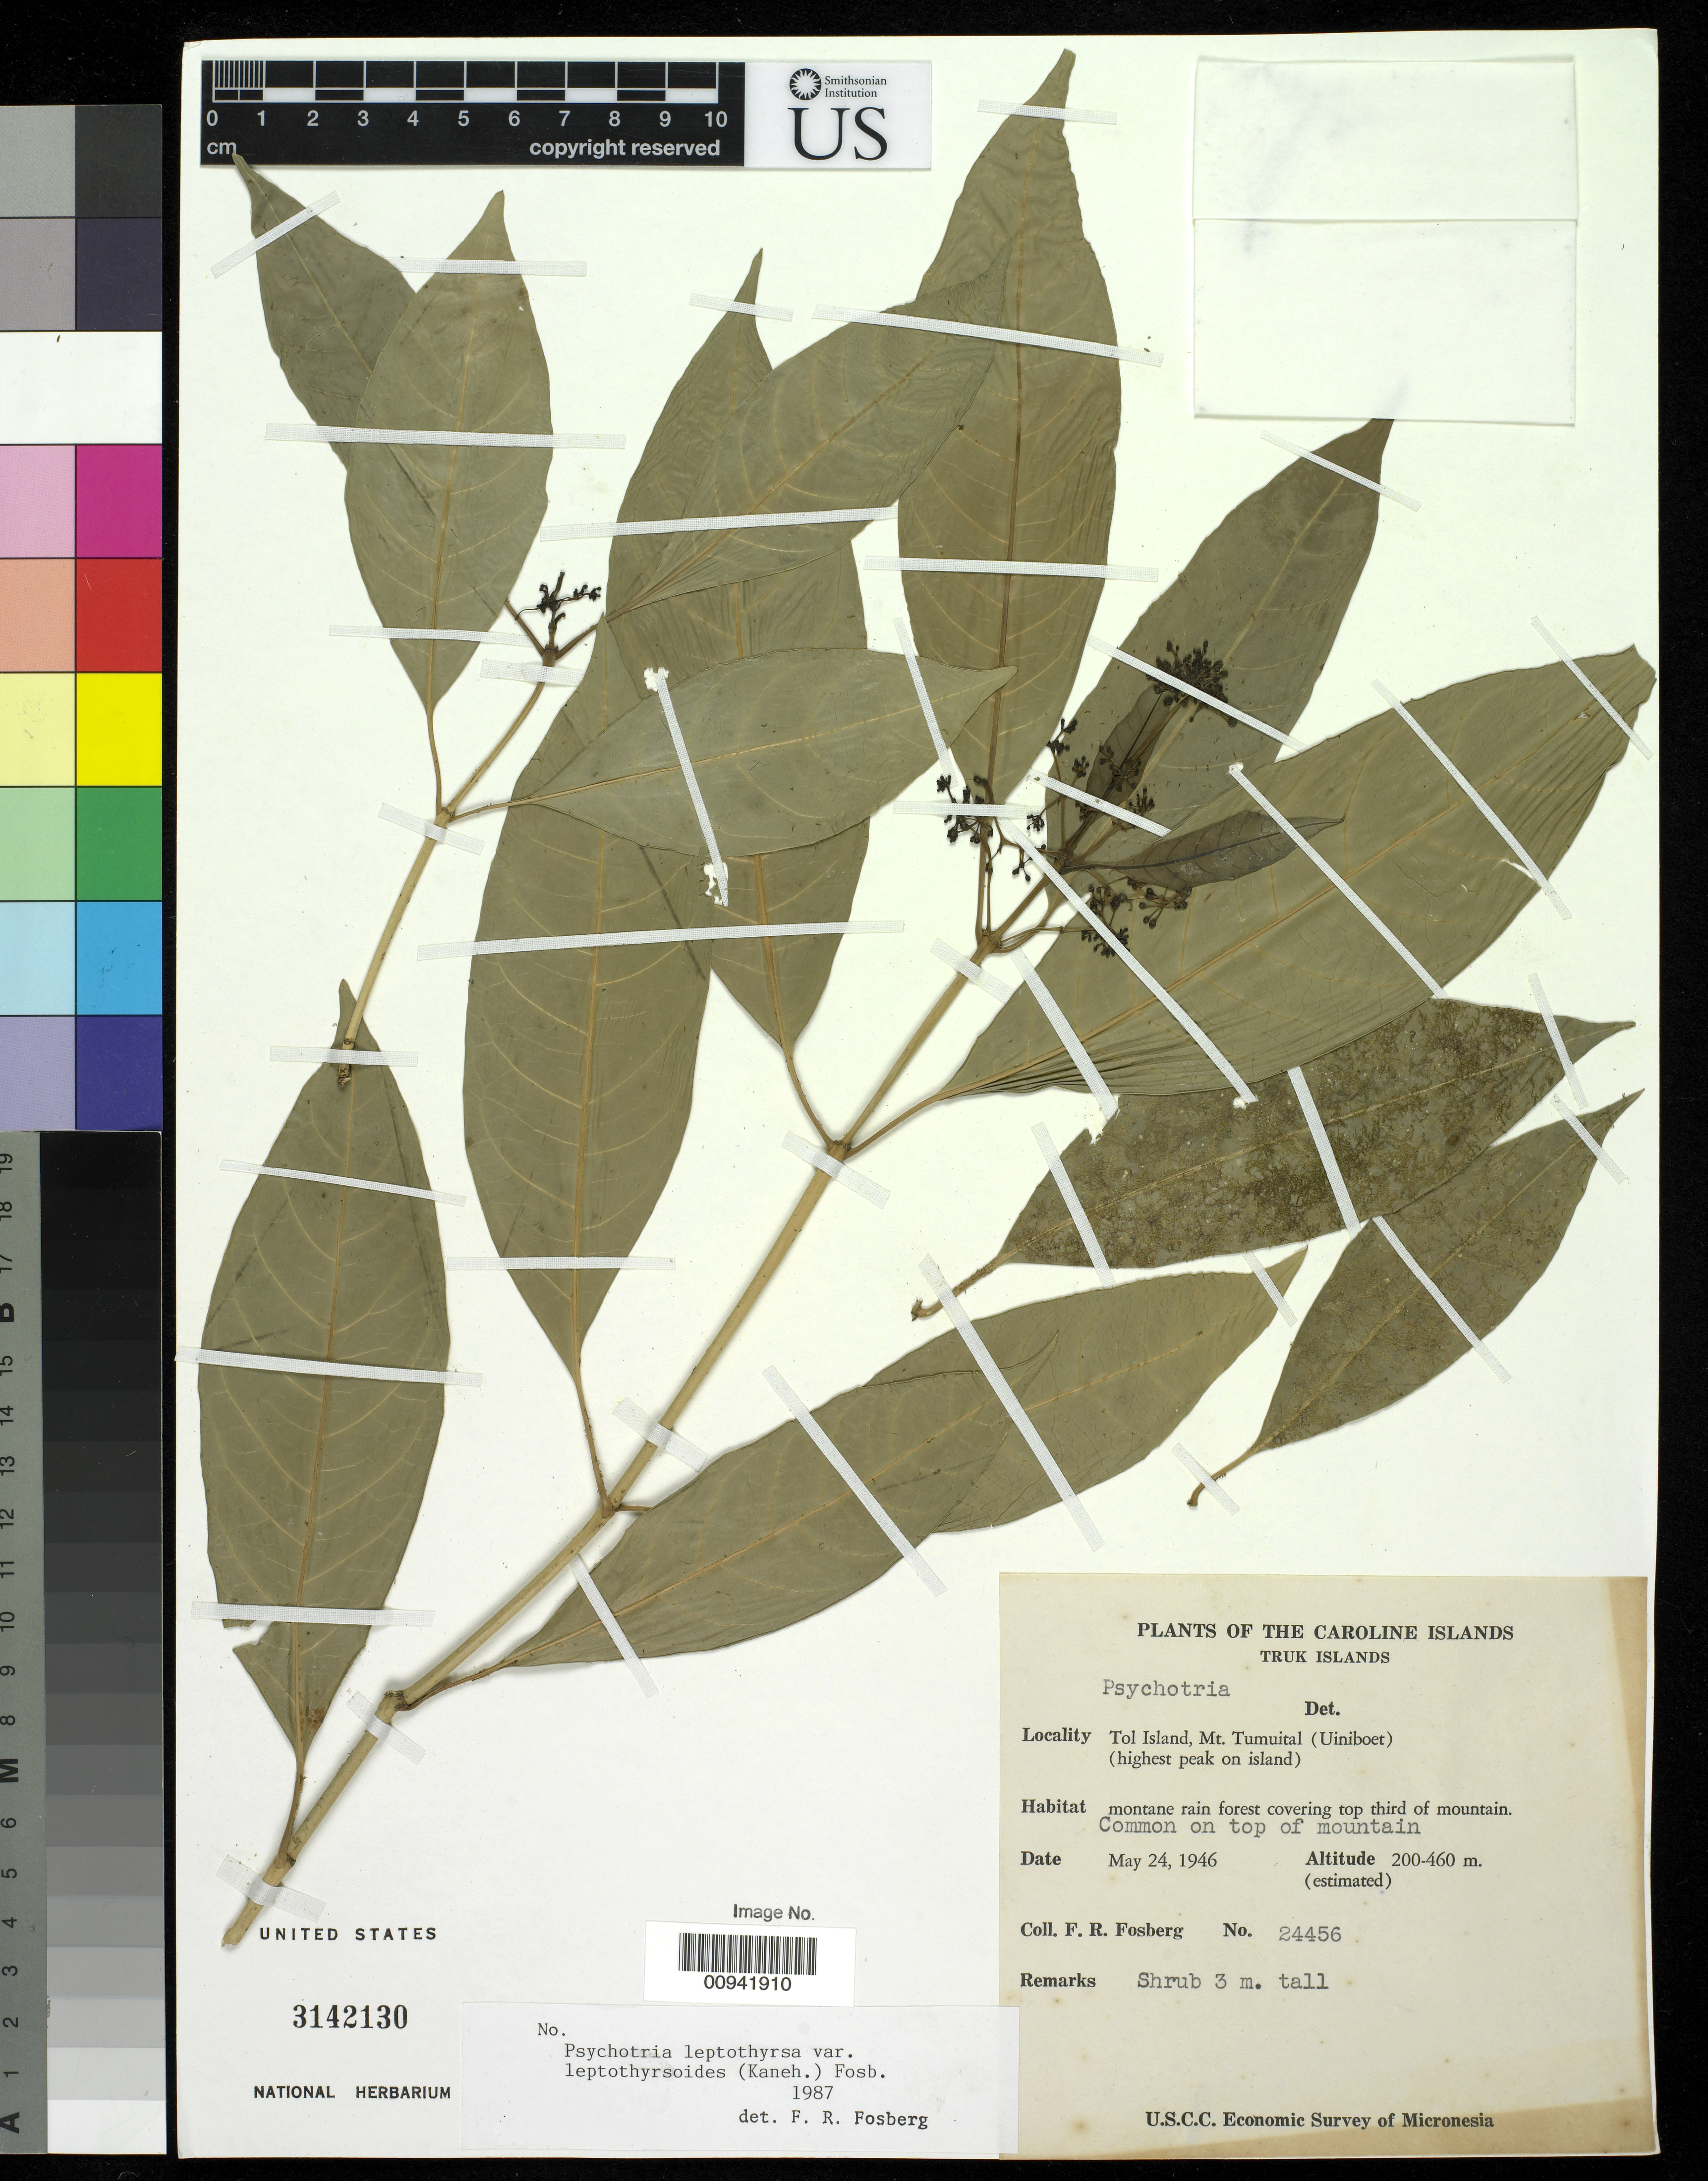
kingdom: Plantae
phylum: Tracheophyta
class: Magnoliopsida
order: Gentianales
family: Rubiaceae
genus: Psychotria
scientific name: Psychotria leptothyrsa var. leptothyrsoides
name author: (Kaneh.) Barrabé et al.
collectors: F. R. Fosberg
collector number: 24456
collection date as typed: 24 May 1946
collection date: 1946-05-24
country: Micronesia, Federated States of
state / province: Truk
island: Tol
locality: Mt. Tumuital (Uiniboet)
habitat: montane rain forest covering top third of mountain. Common on top of mountain.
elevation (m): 200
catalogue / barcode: US 3142130